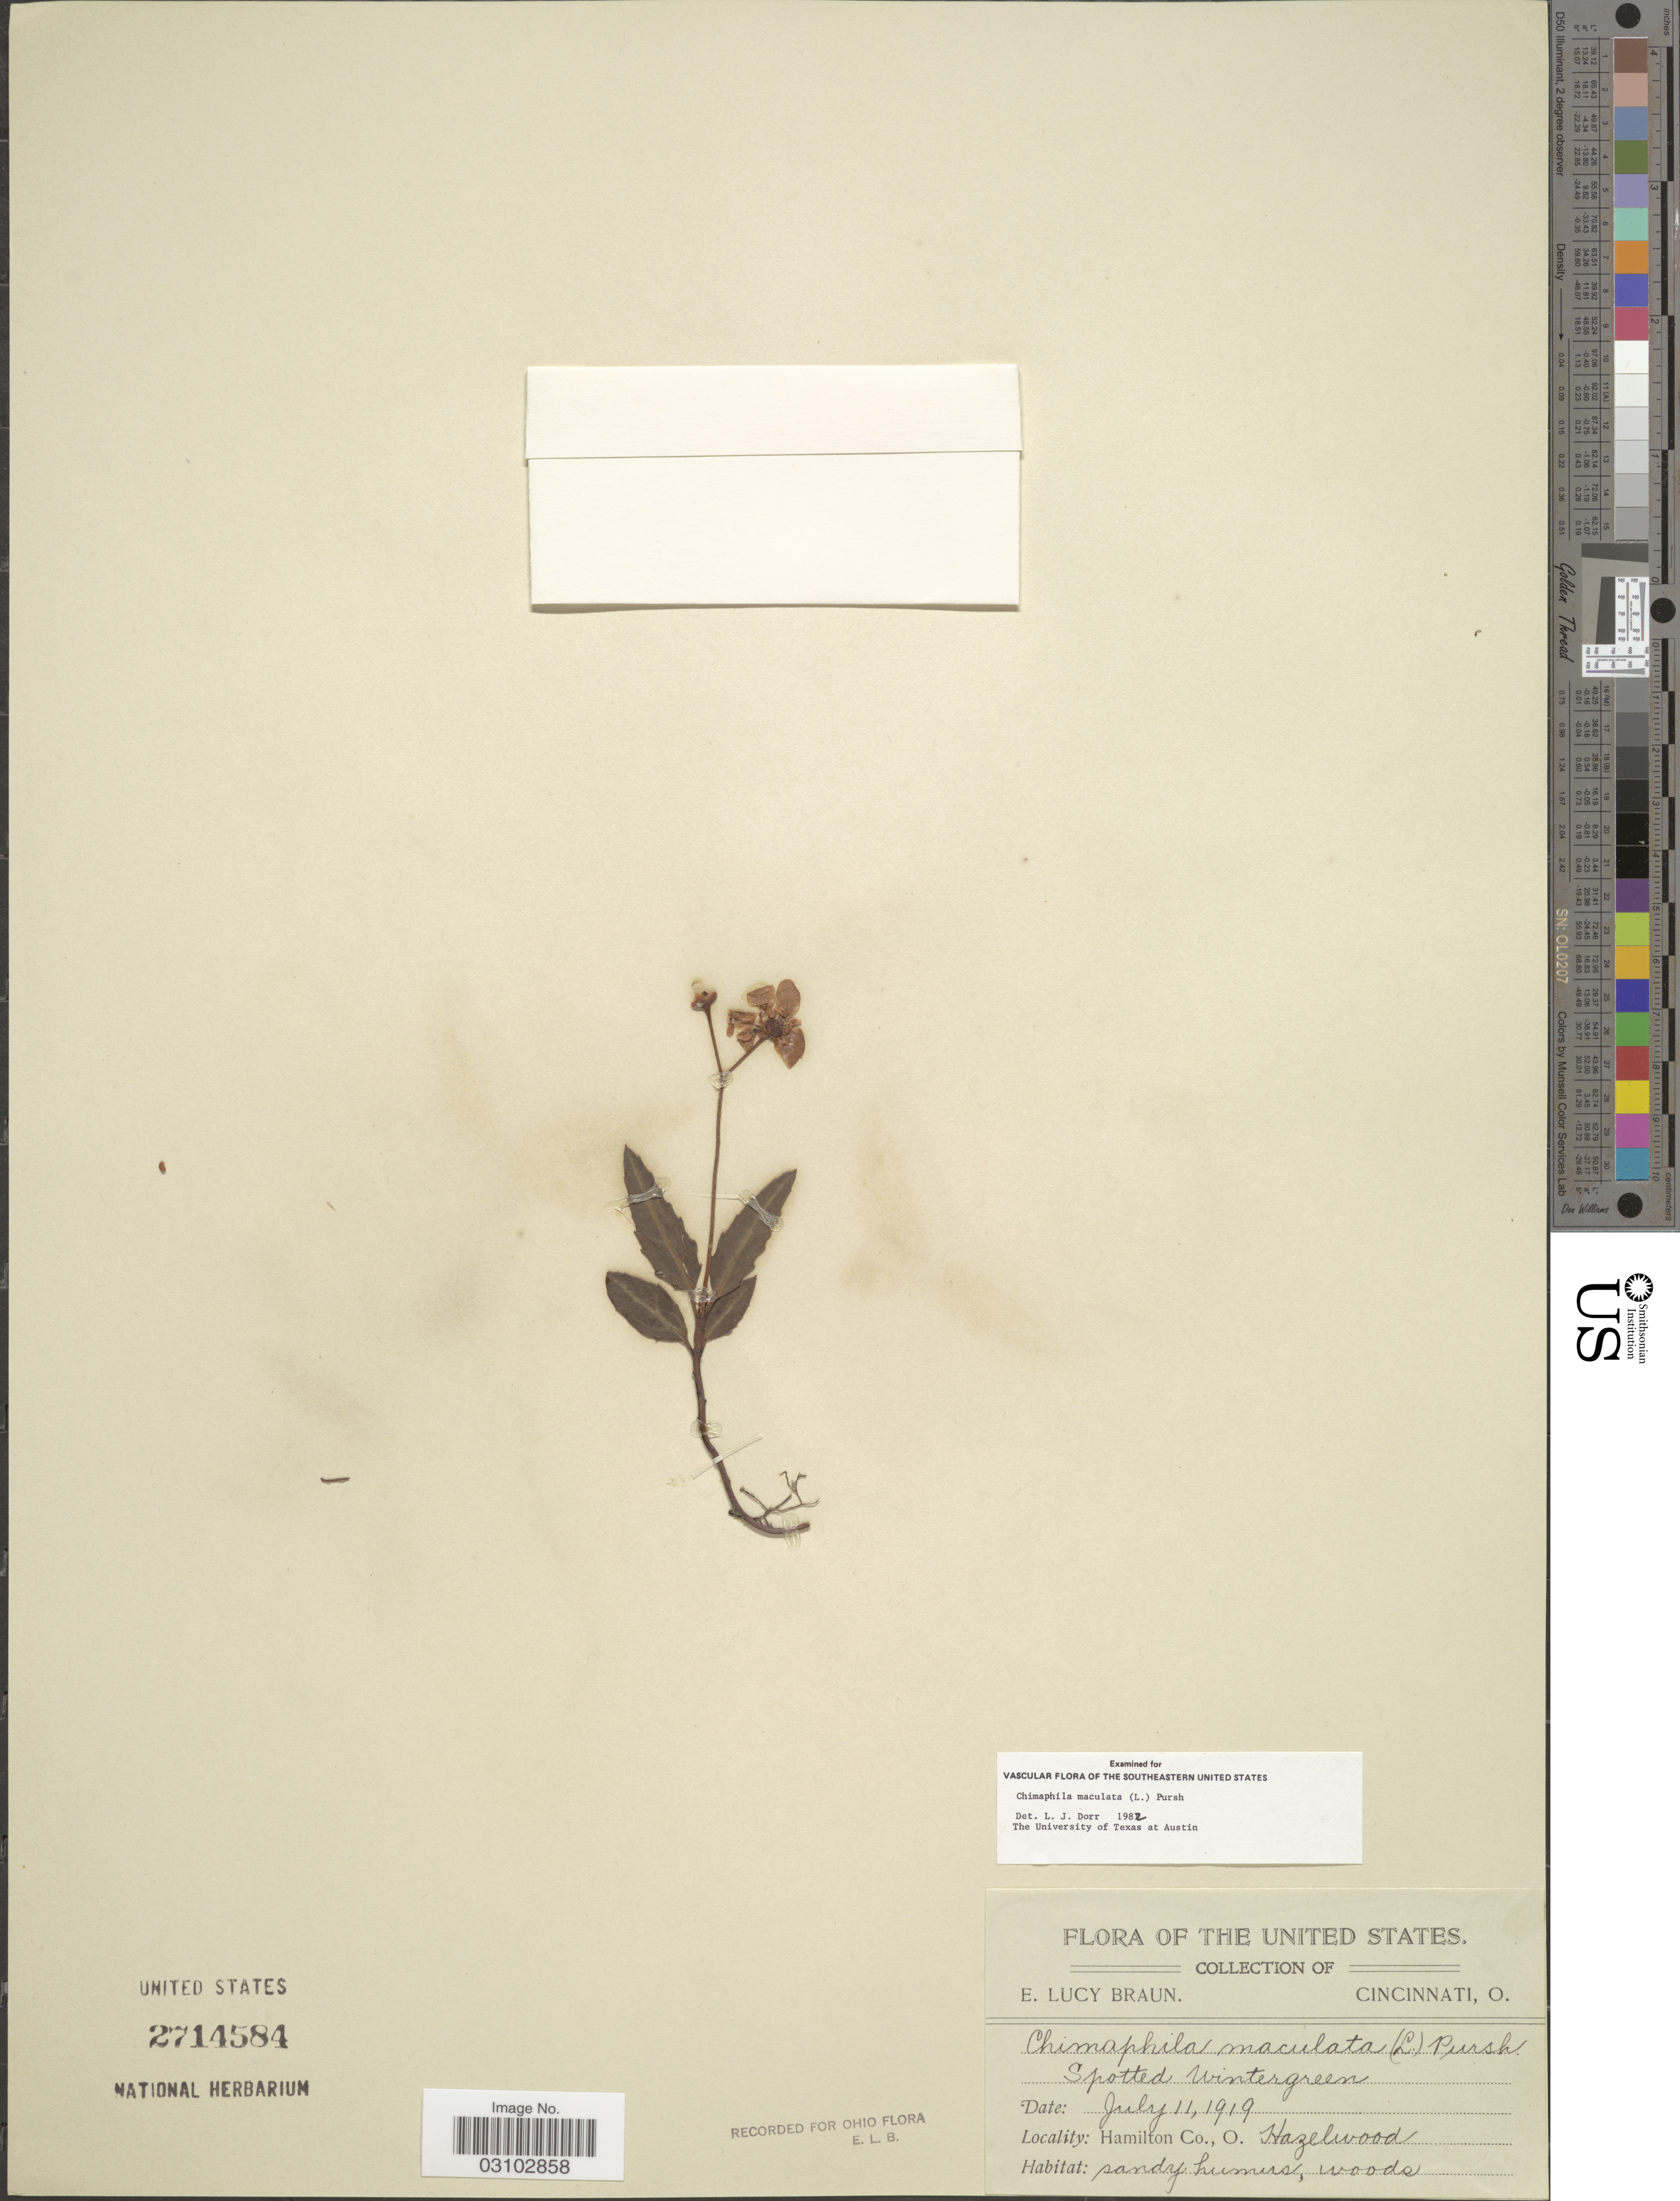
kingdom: Plantae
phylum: Tracheophyta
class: Magnoliopsida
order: Ericales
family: Ericaceae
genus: Chimaphila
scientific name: Chimaphila maculata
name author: (L.) Pursh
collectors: E. L. Braun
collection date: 1919-07-11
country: United States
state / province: Ohio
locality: Hamilton Co. Hazelwood.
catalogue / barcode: US 2714584